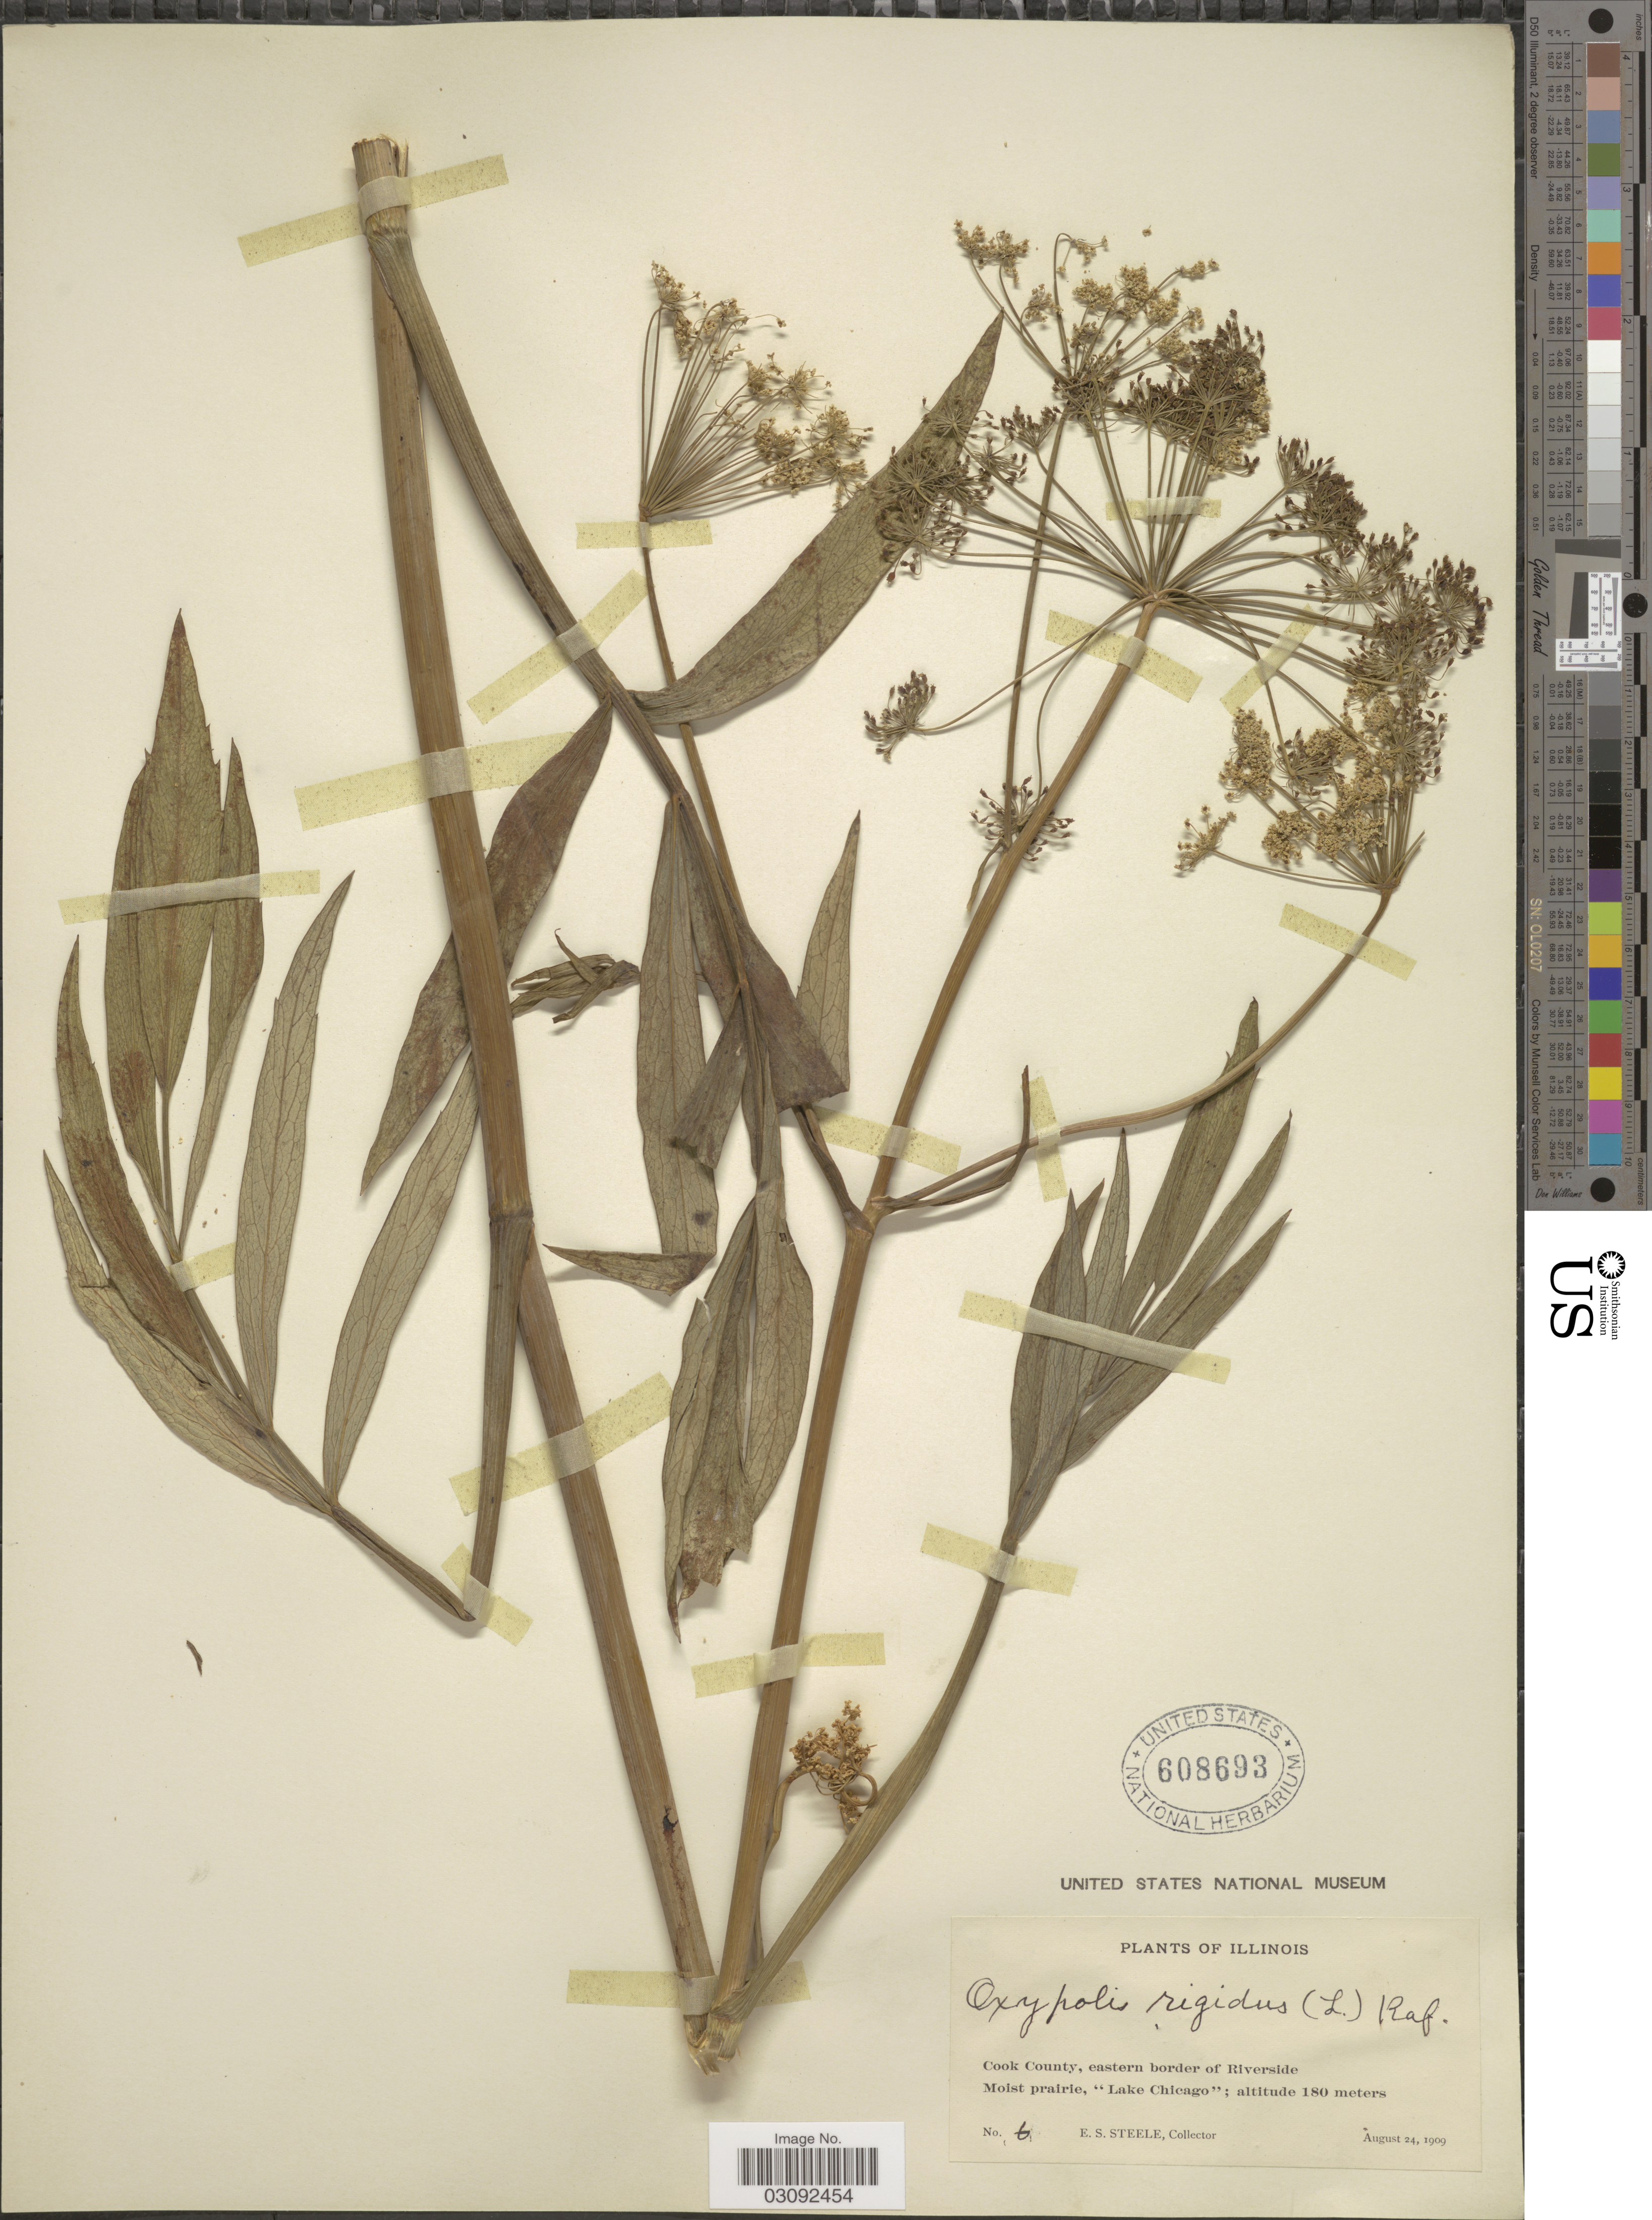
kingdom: Plantae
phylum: Tracheophyta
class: Magnoliopsida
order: Apiales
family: Apiaceae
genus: Oxypolis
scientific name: Oxypolis rigidior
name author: (L.) Raf.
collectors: E. Steele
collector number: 6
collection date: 1909-08-24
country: United States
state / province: Illinois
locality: Cook County, eastern border of Riverside. Moist prairie, "Lake Chicago".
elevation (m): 180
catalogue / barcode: US 608693